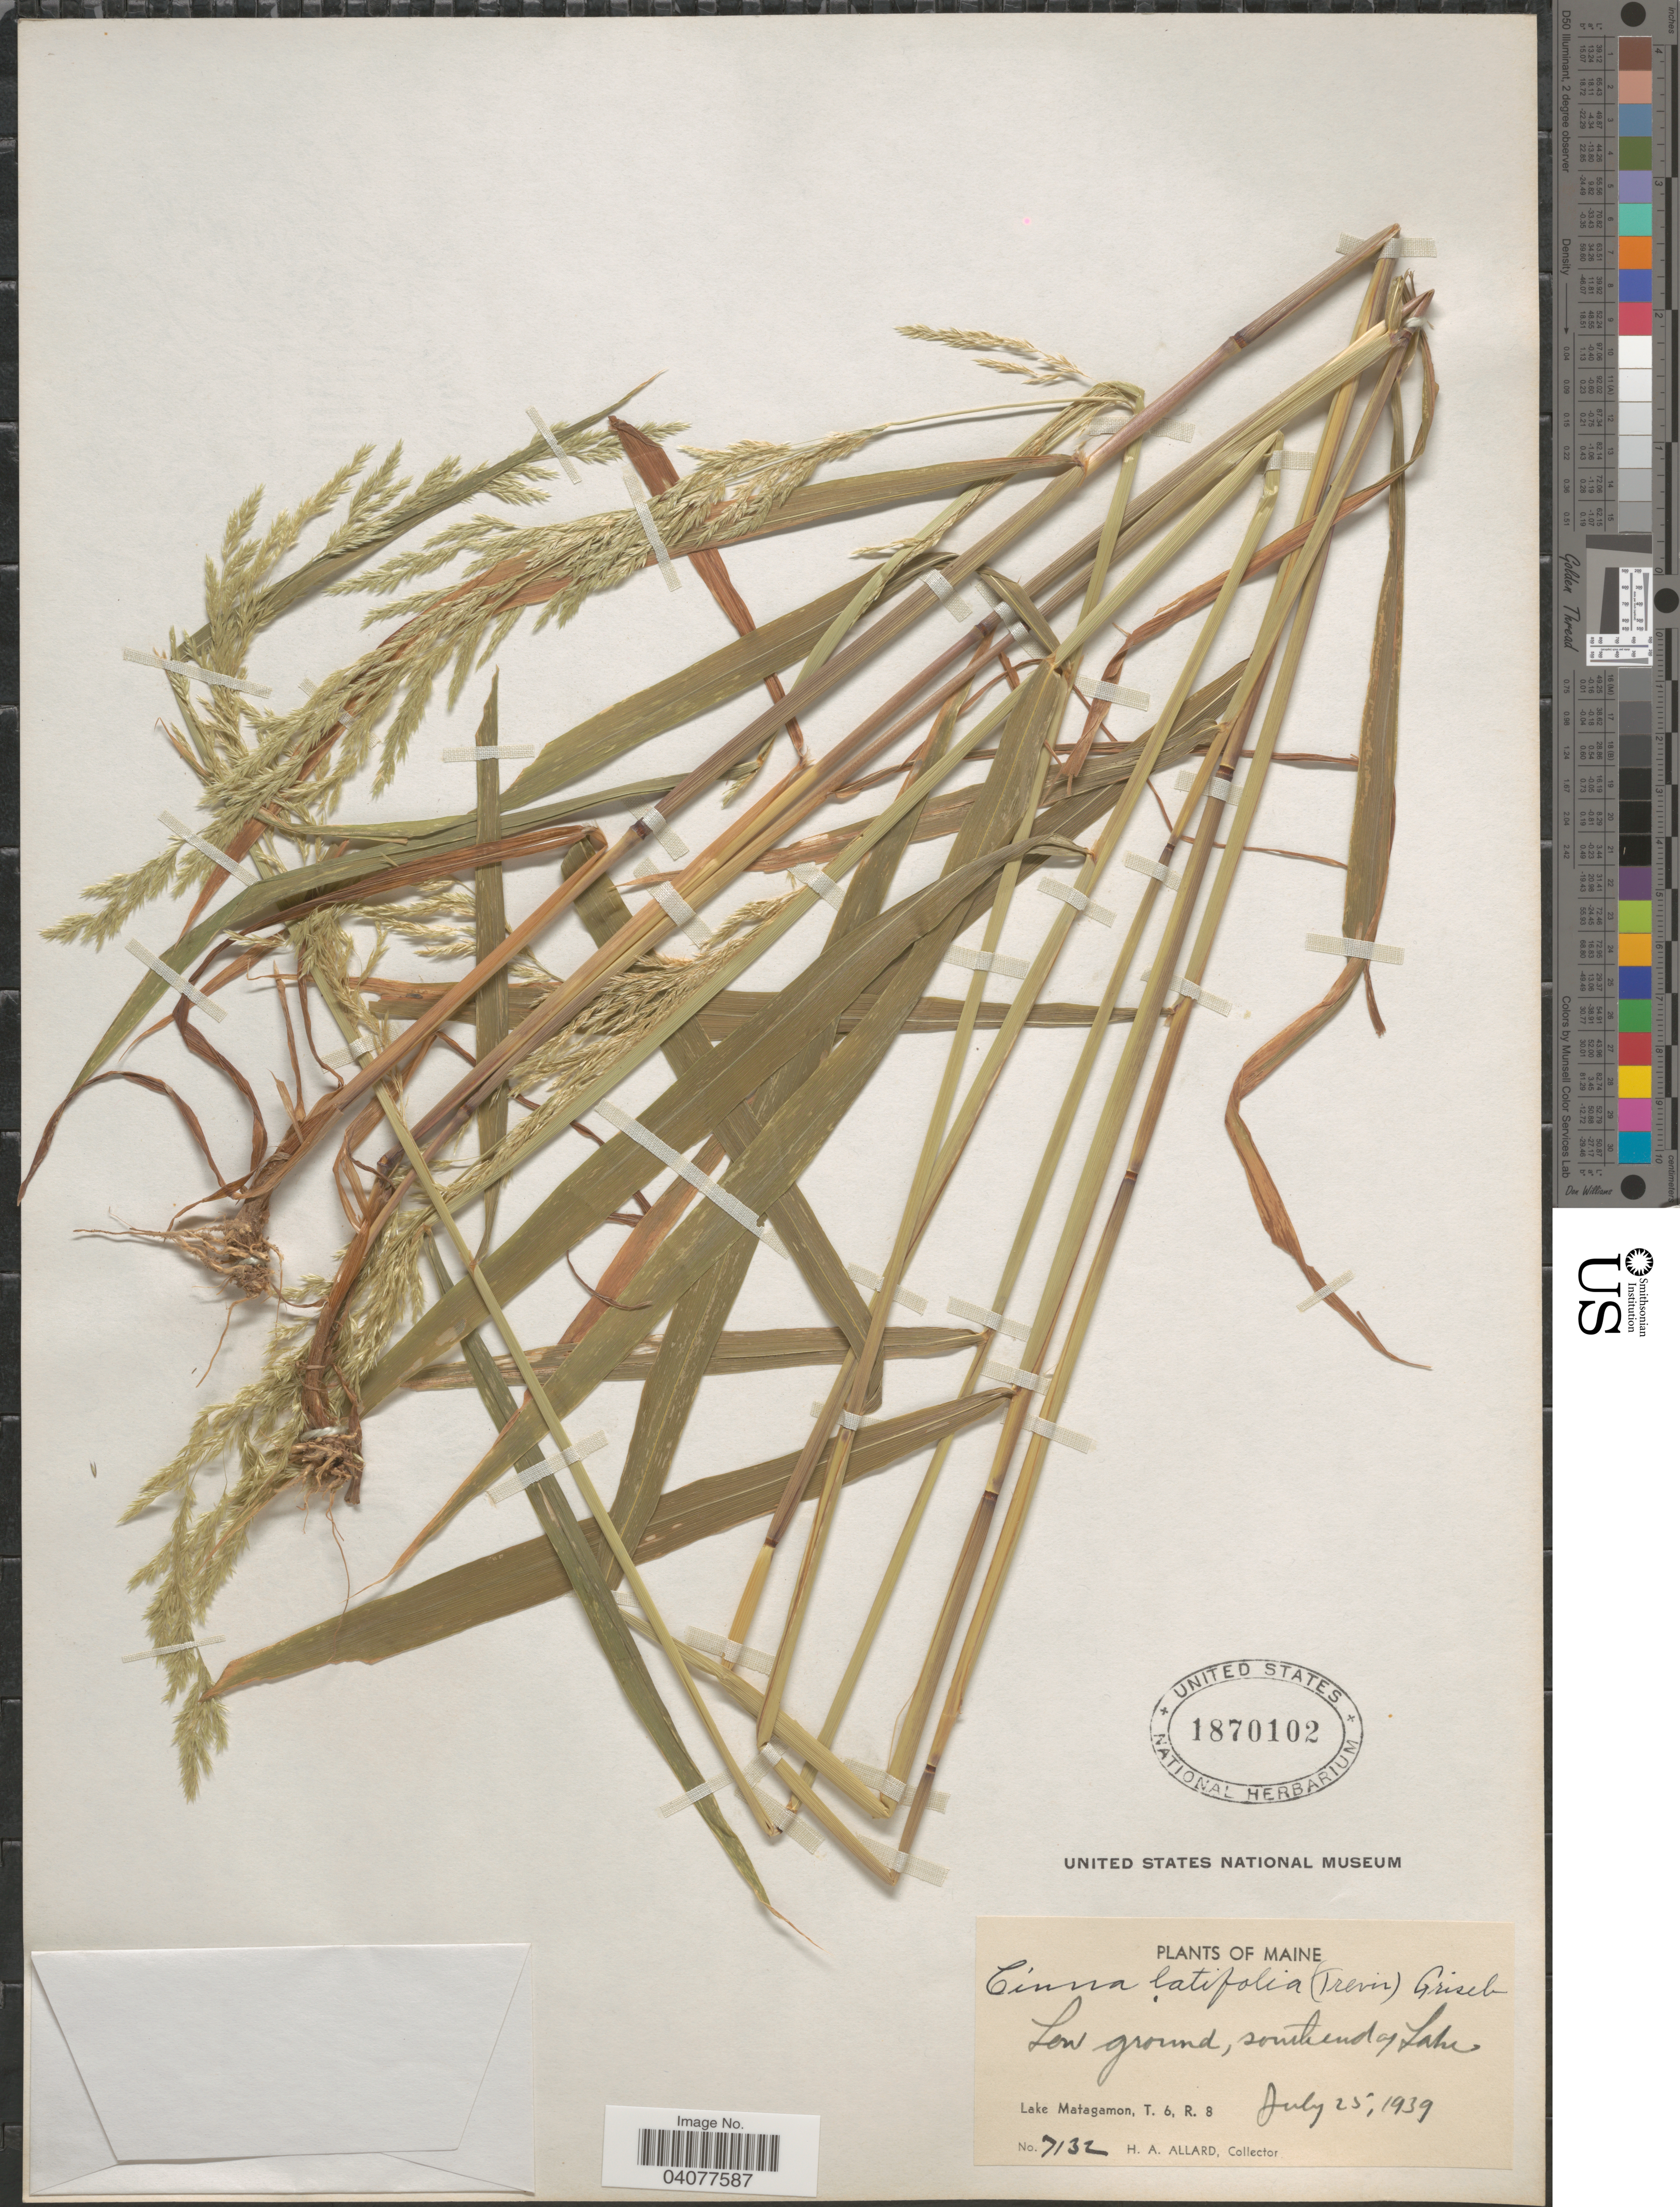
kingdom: Plantae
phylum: Tracheophyta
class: Liliopsida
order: Poales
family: Poaceae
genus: Cinna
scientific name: Cinna latifolia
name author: (Trevir. ex Goeppert) Griseb.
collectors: H. A. Allard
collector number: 7132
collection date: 1939-07-25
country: United States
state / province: Maine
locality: Low ground, southend of Lake. Lake Matagamon, T. 6, R.8.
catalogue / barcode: US 1870102